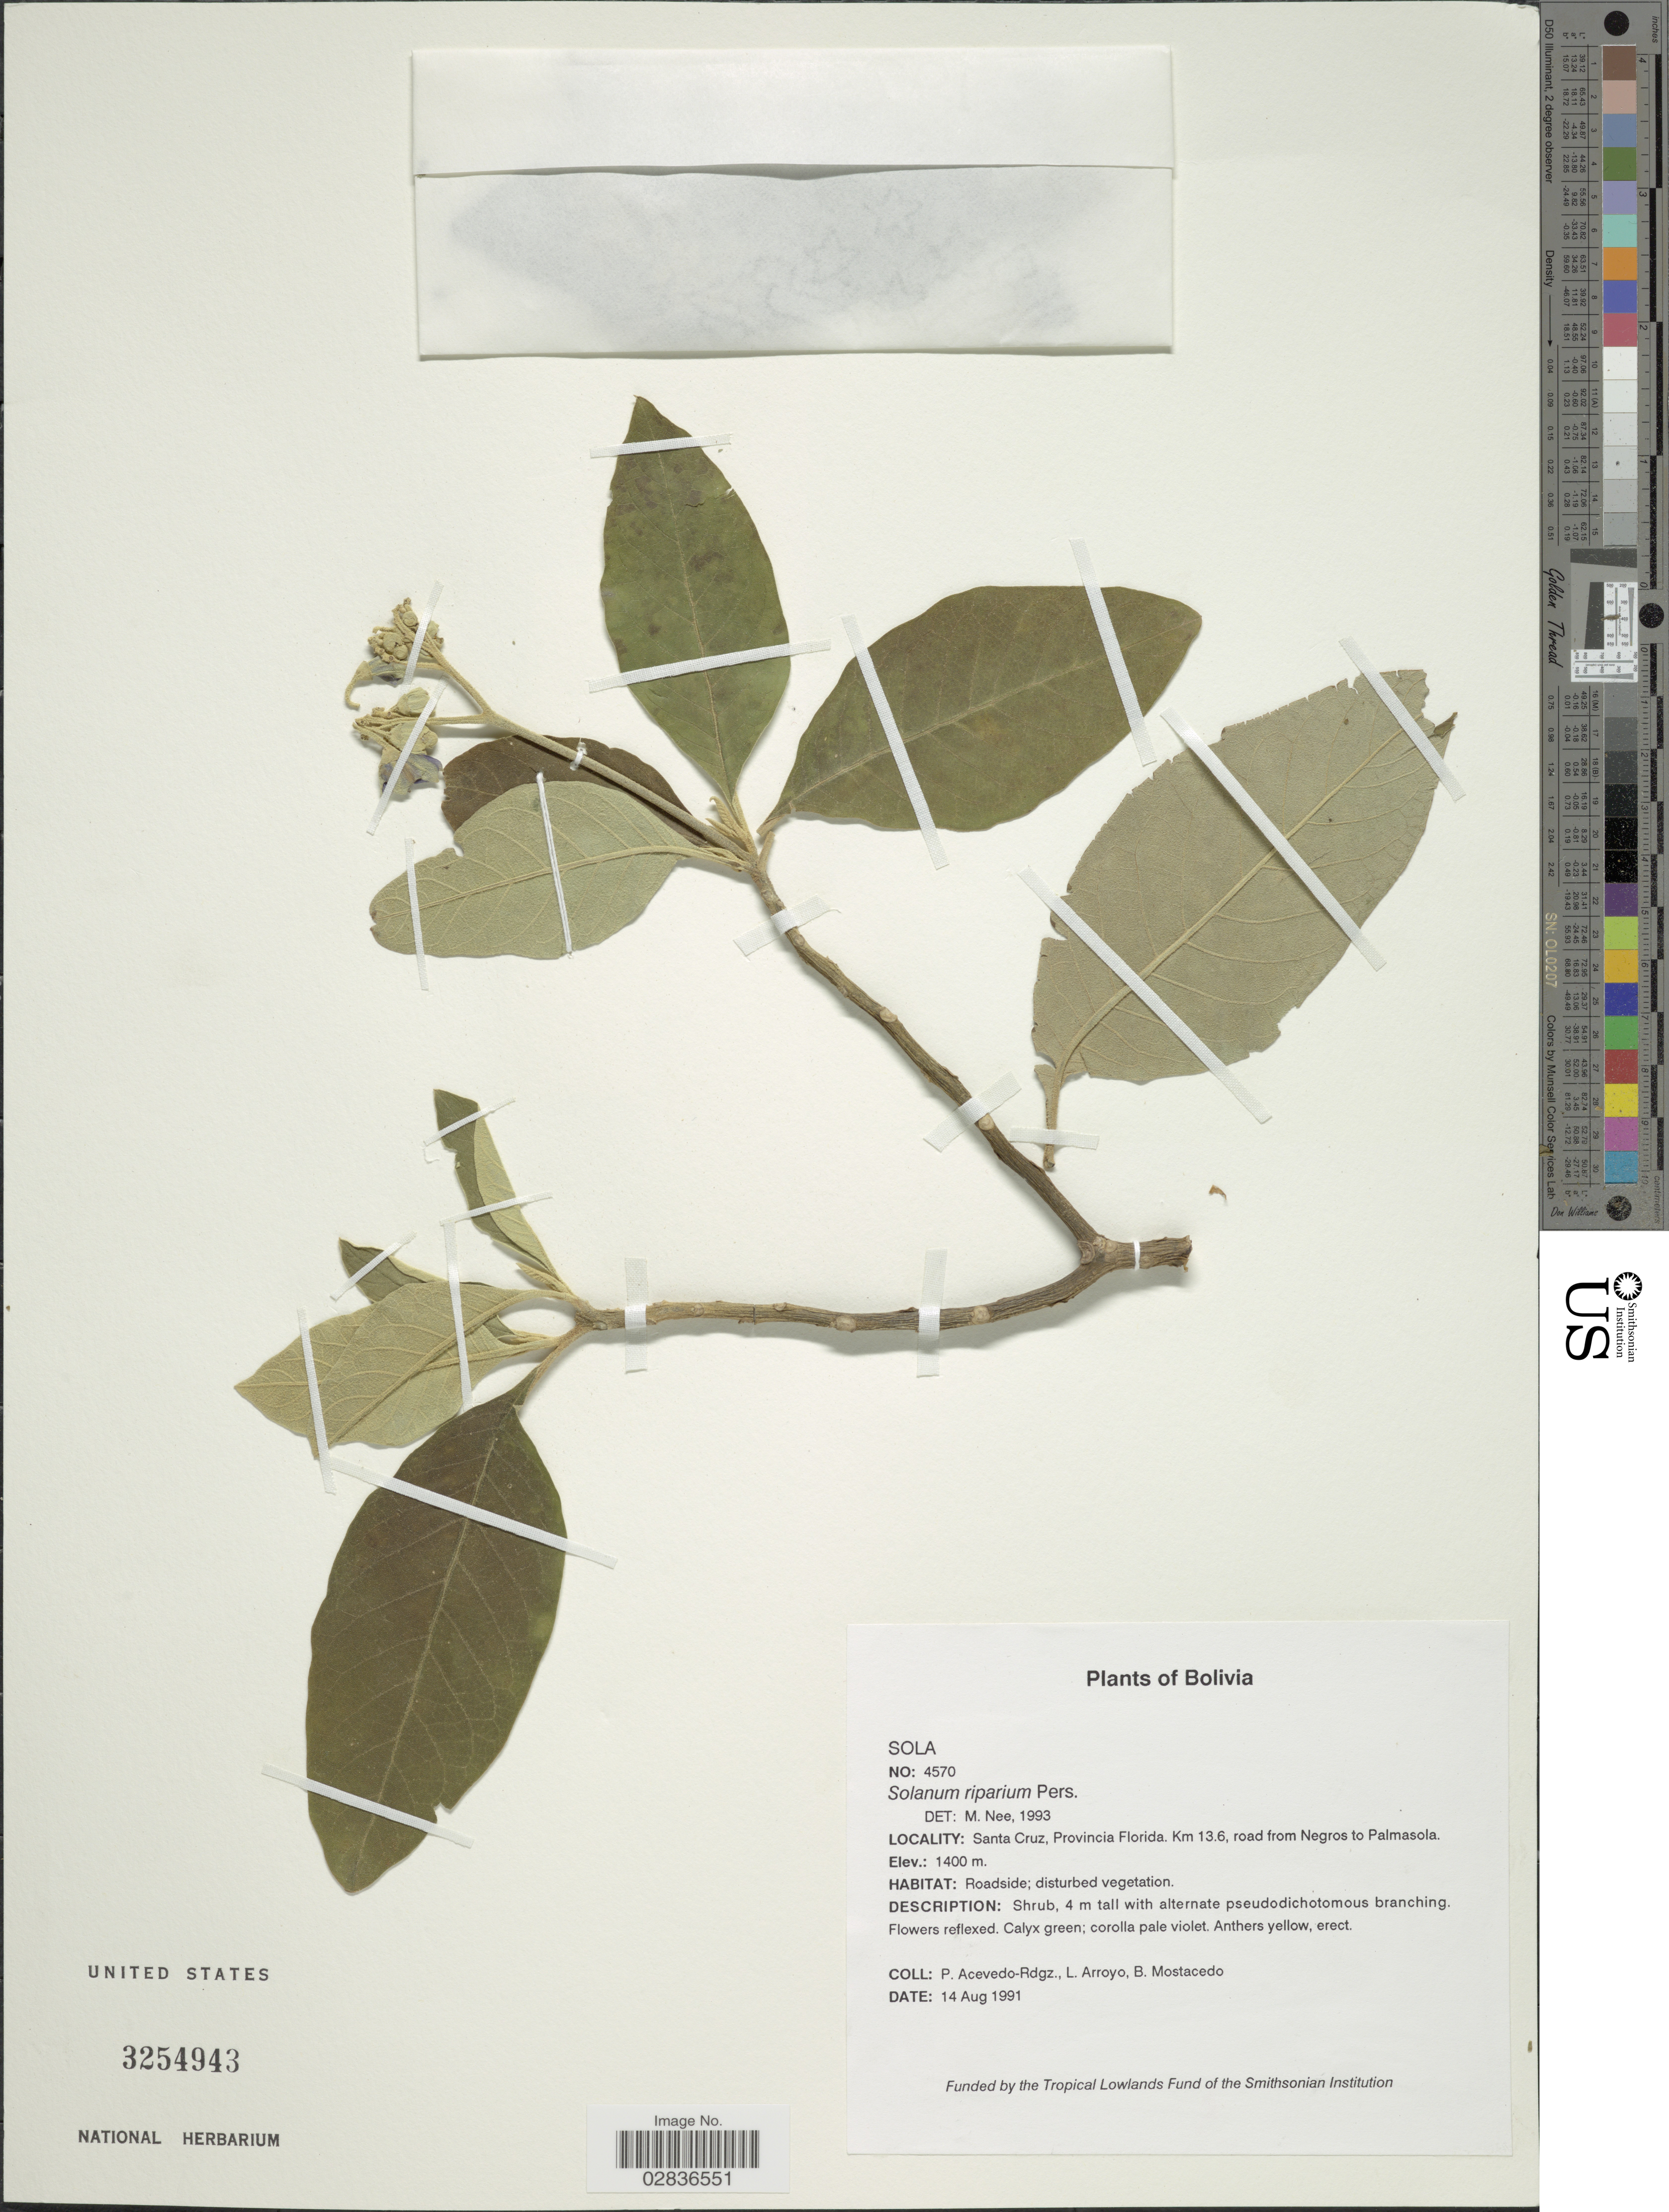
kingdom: Plantae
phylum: Tracheophyta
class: Magnoliopsida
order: Solanales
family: Solanaceae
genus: Solanum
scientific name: Solanum riparium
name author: Pers.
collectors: P. Acevedo-Rodr., L. Arroyo & B. Mostacedo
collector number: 4570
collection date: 1991-08-14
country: Bolivia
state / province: Santa Cruz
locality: Santa Cruz, Provincia Florida. Km 13.6, road from Negros to Palmasola.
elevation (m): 1400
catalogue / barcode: US 3254943